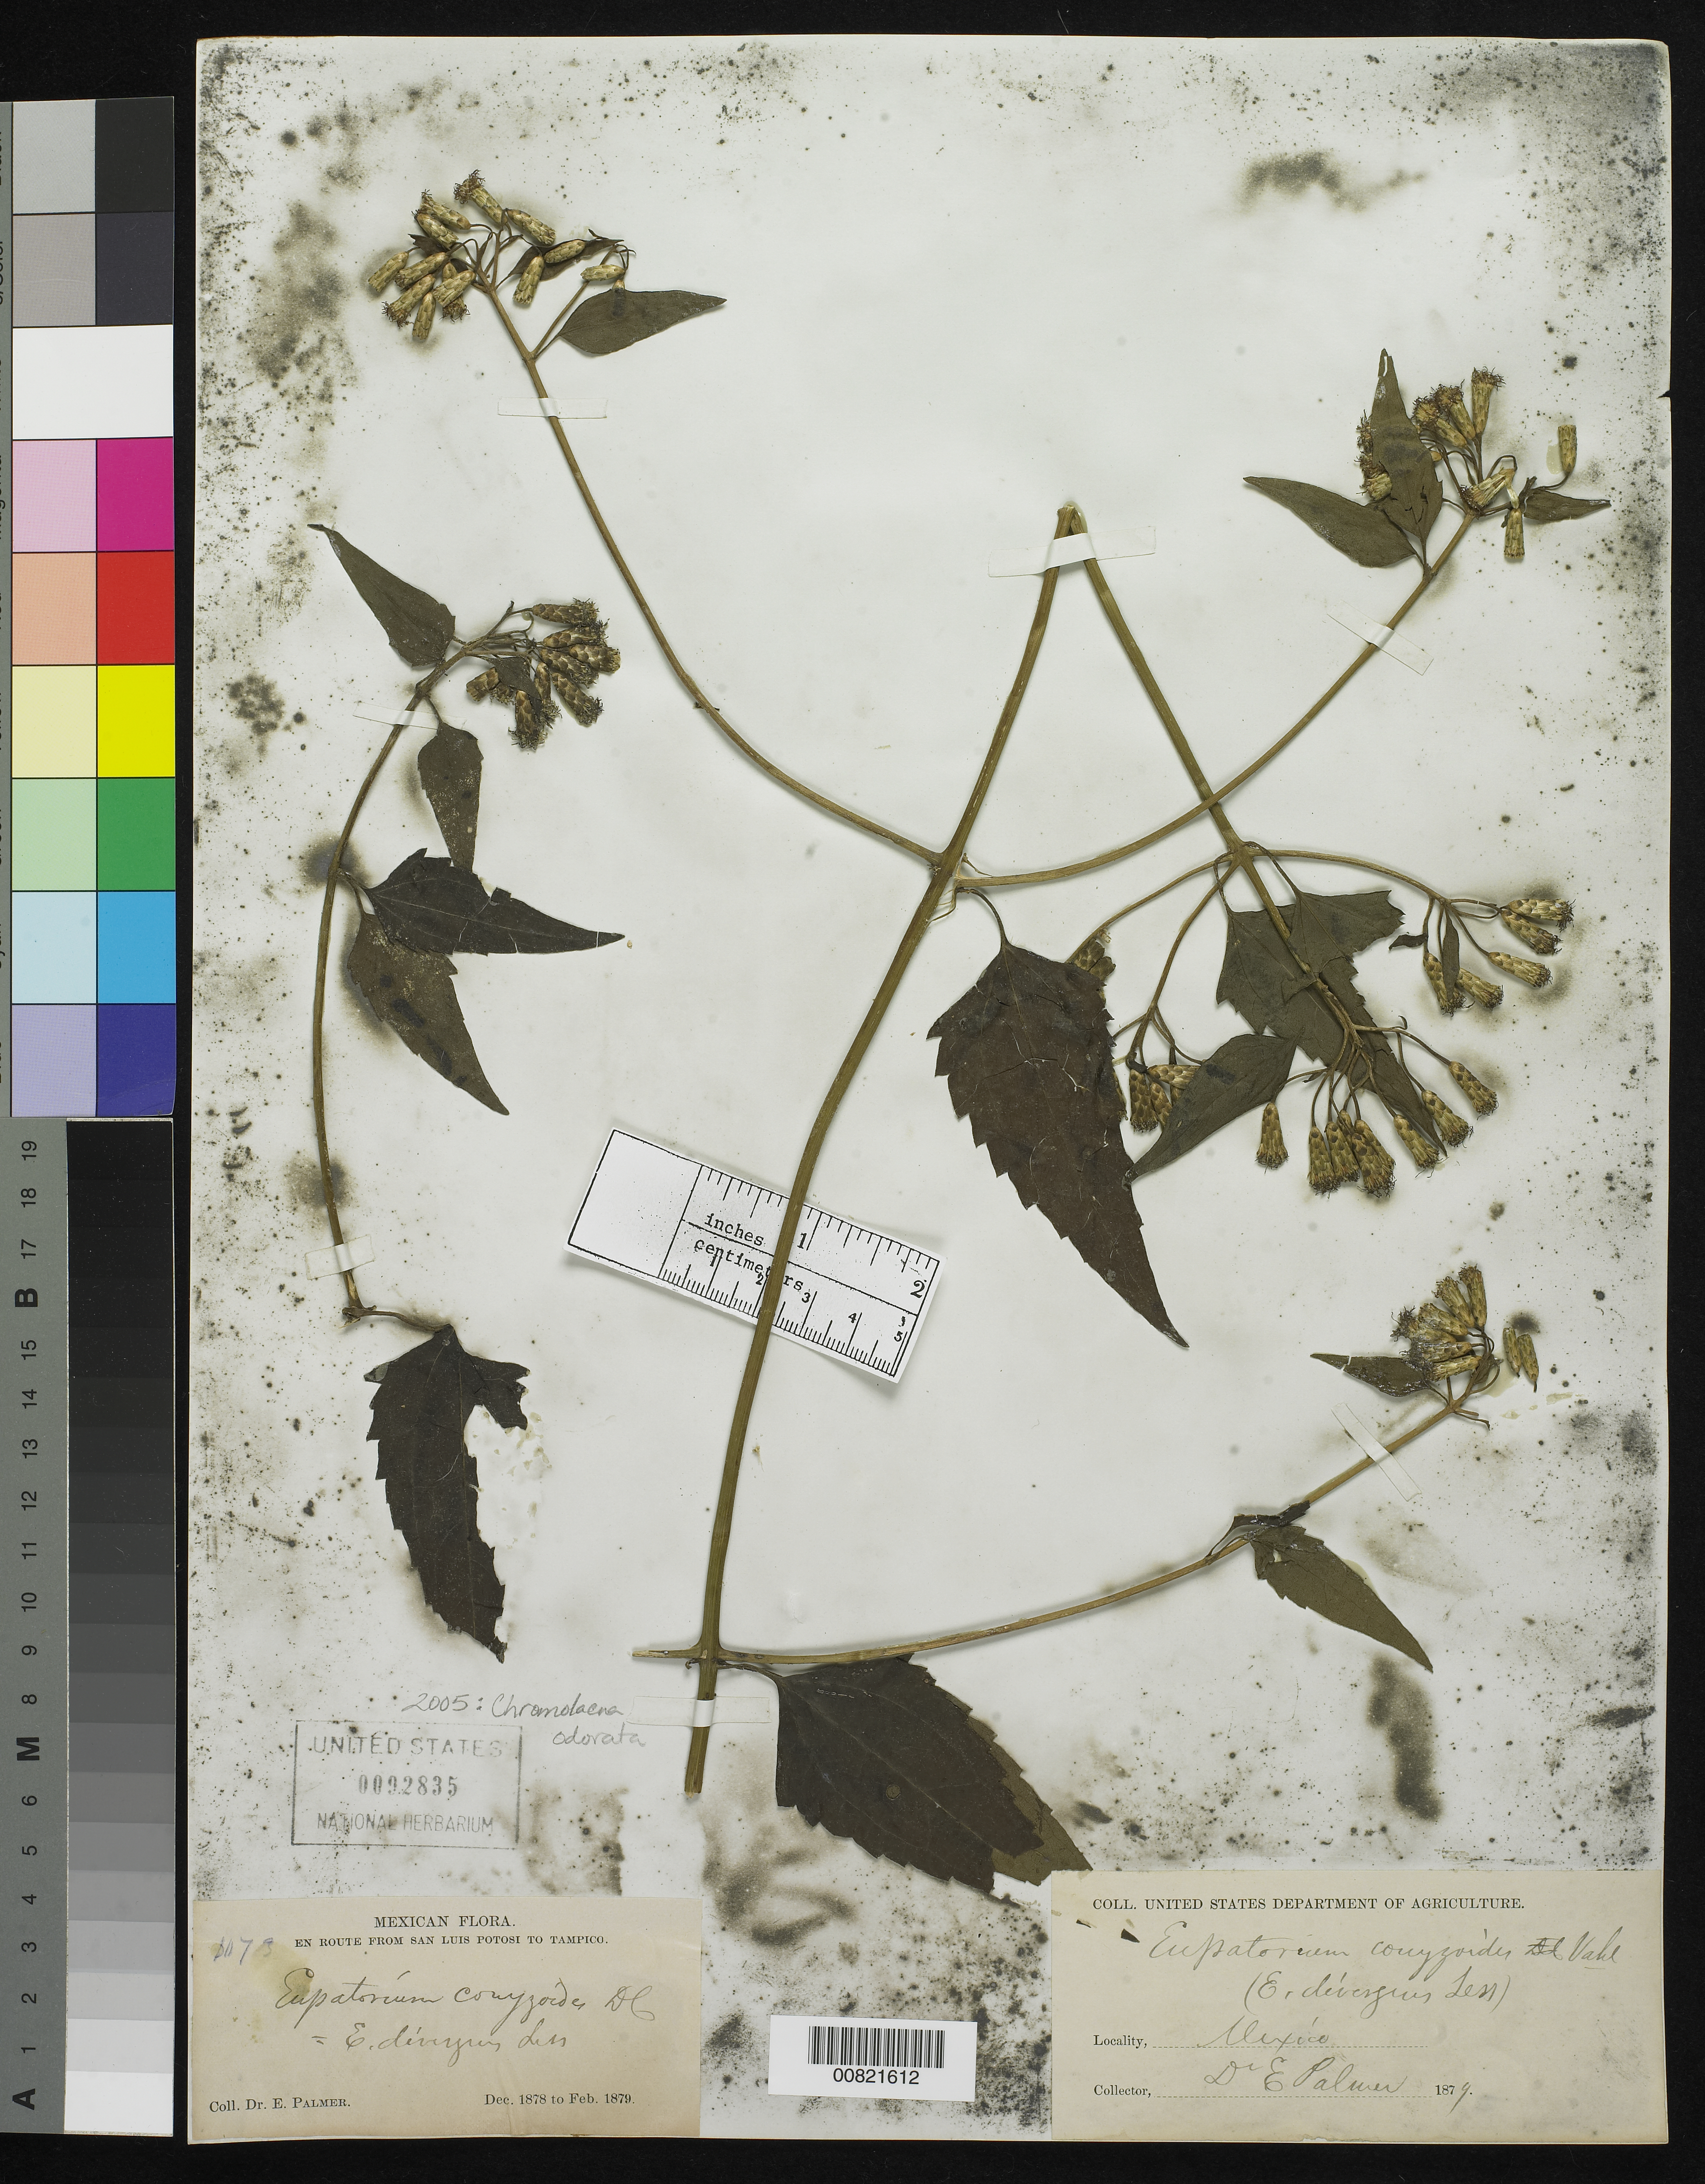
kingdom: Plantae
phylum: Tracheophyta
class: Magnoliopsida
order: Asterales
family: Asteraceae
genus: Chromolaena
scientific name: Chromolaena odorata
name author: (L.) R.M. King & H. Rob.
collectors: E. Palmer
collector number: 1073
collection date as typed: Dec 1878 to -- Feb 1879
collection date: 1878-12/1879-02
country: Mexico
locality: En route from San Luis Potosí to Tampico, Tamaulipas.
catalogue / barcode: US 92835